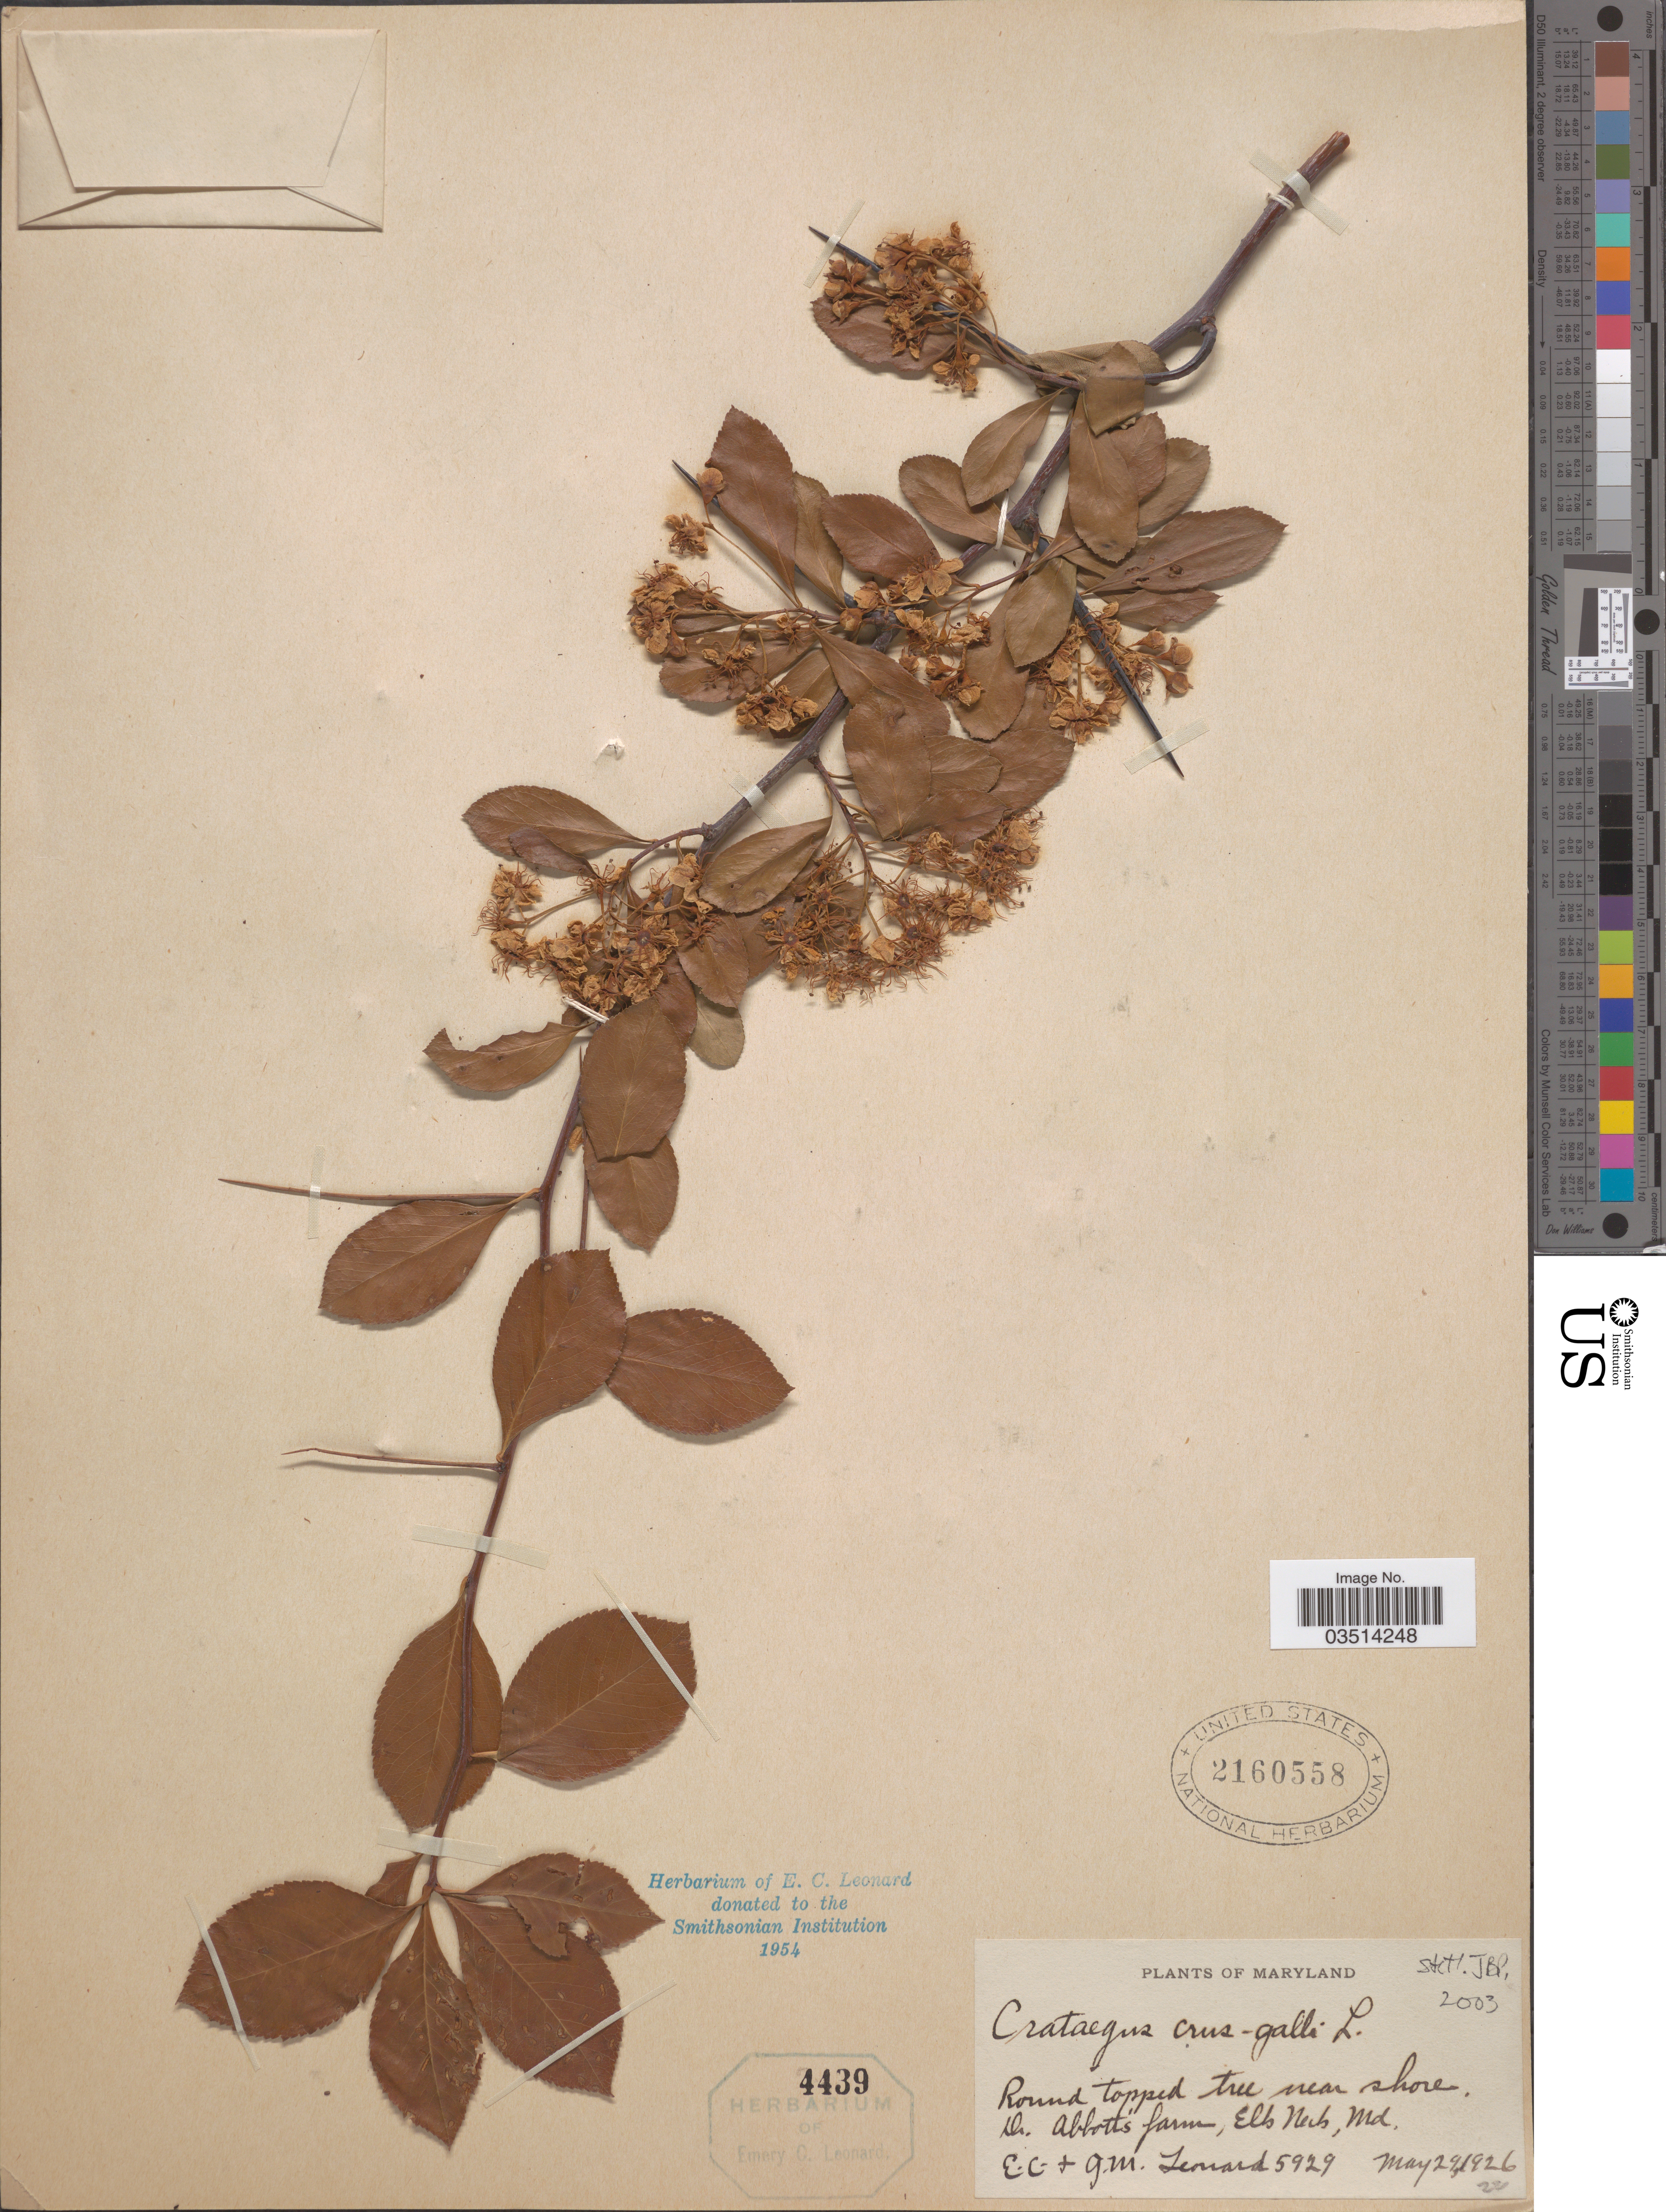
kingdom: Plantae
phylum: Tracheophyta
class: Magnoliopsida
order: Rosales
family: Rosaceae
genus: Crataegus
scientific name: Crataegus crus-galli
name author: L.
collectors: E. C. Leonard & G. M. Leonard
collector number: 5929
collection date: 1926-05-29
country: United States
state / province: Maryland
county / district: Cecil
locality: Dr. Abbott's farm, Elk Neck.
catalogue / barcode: US 2160558